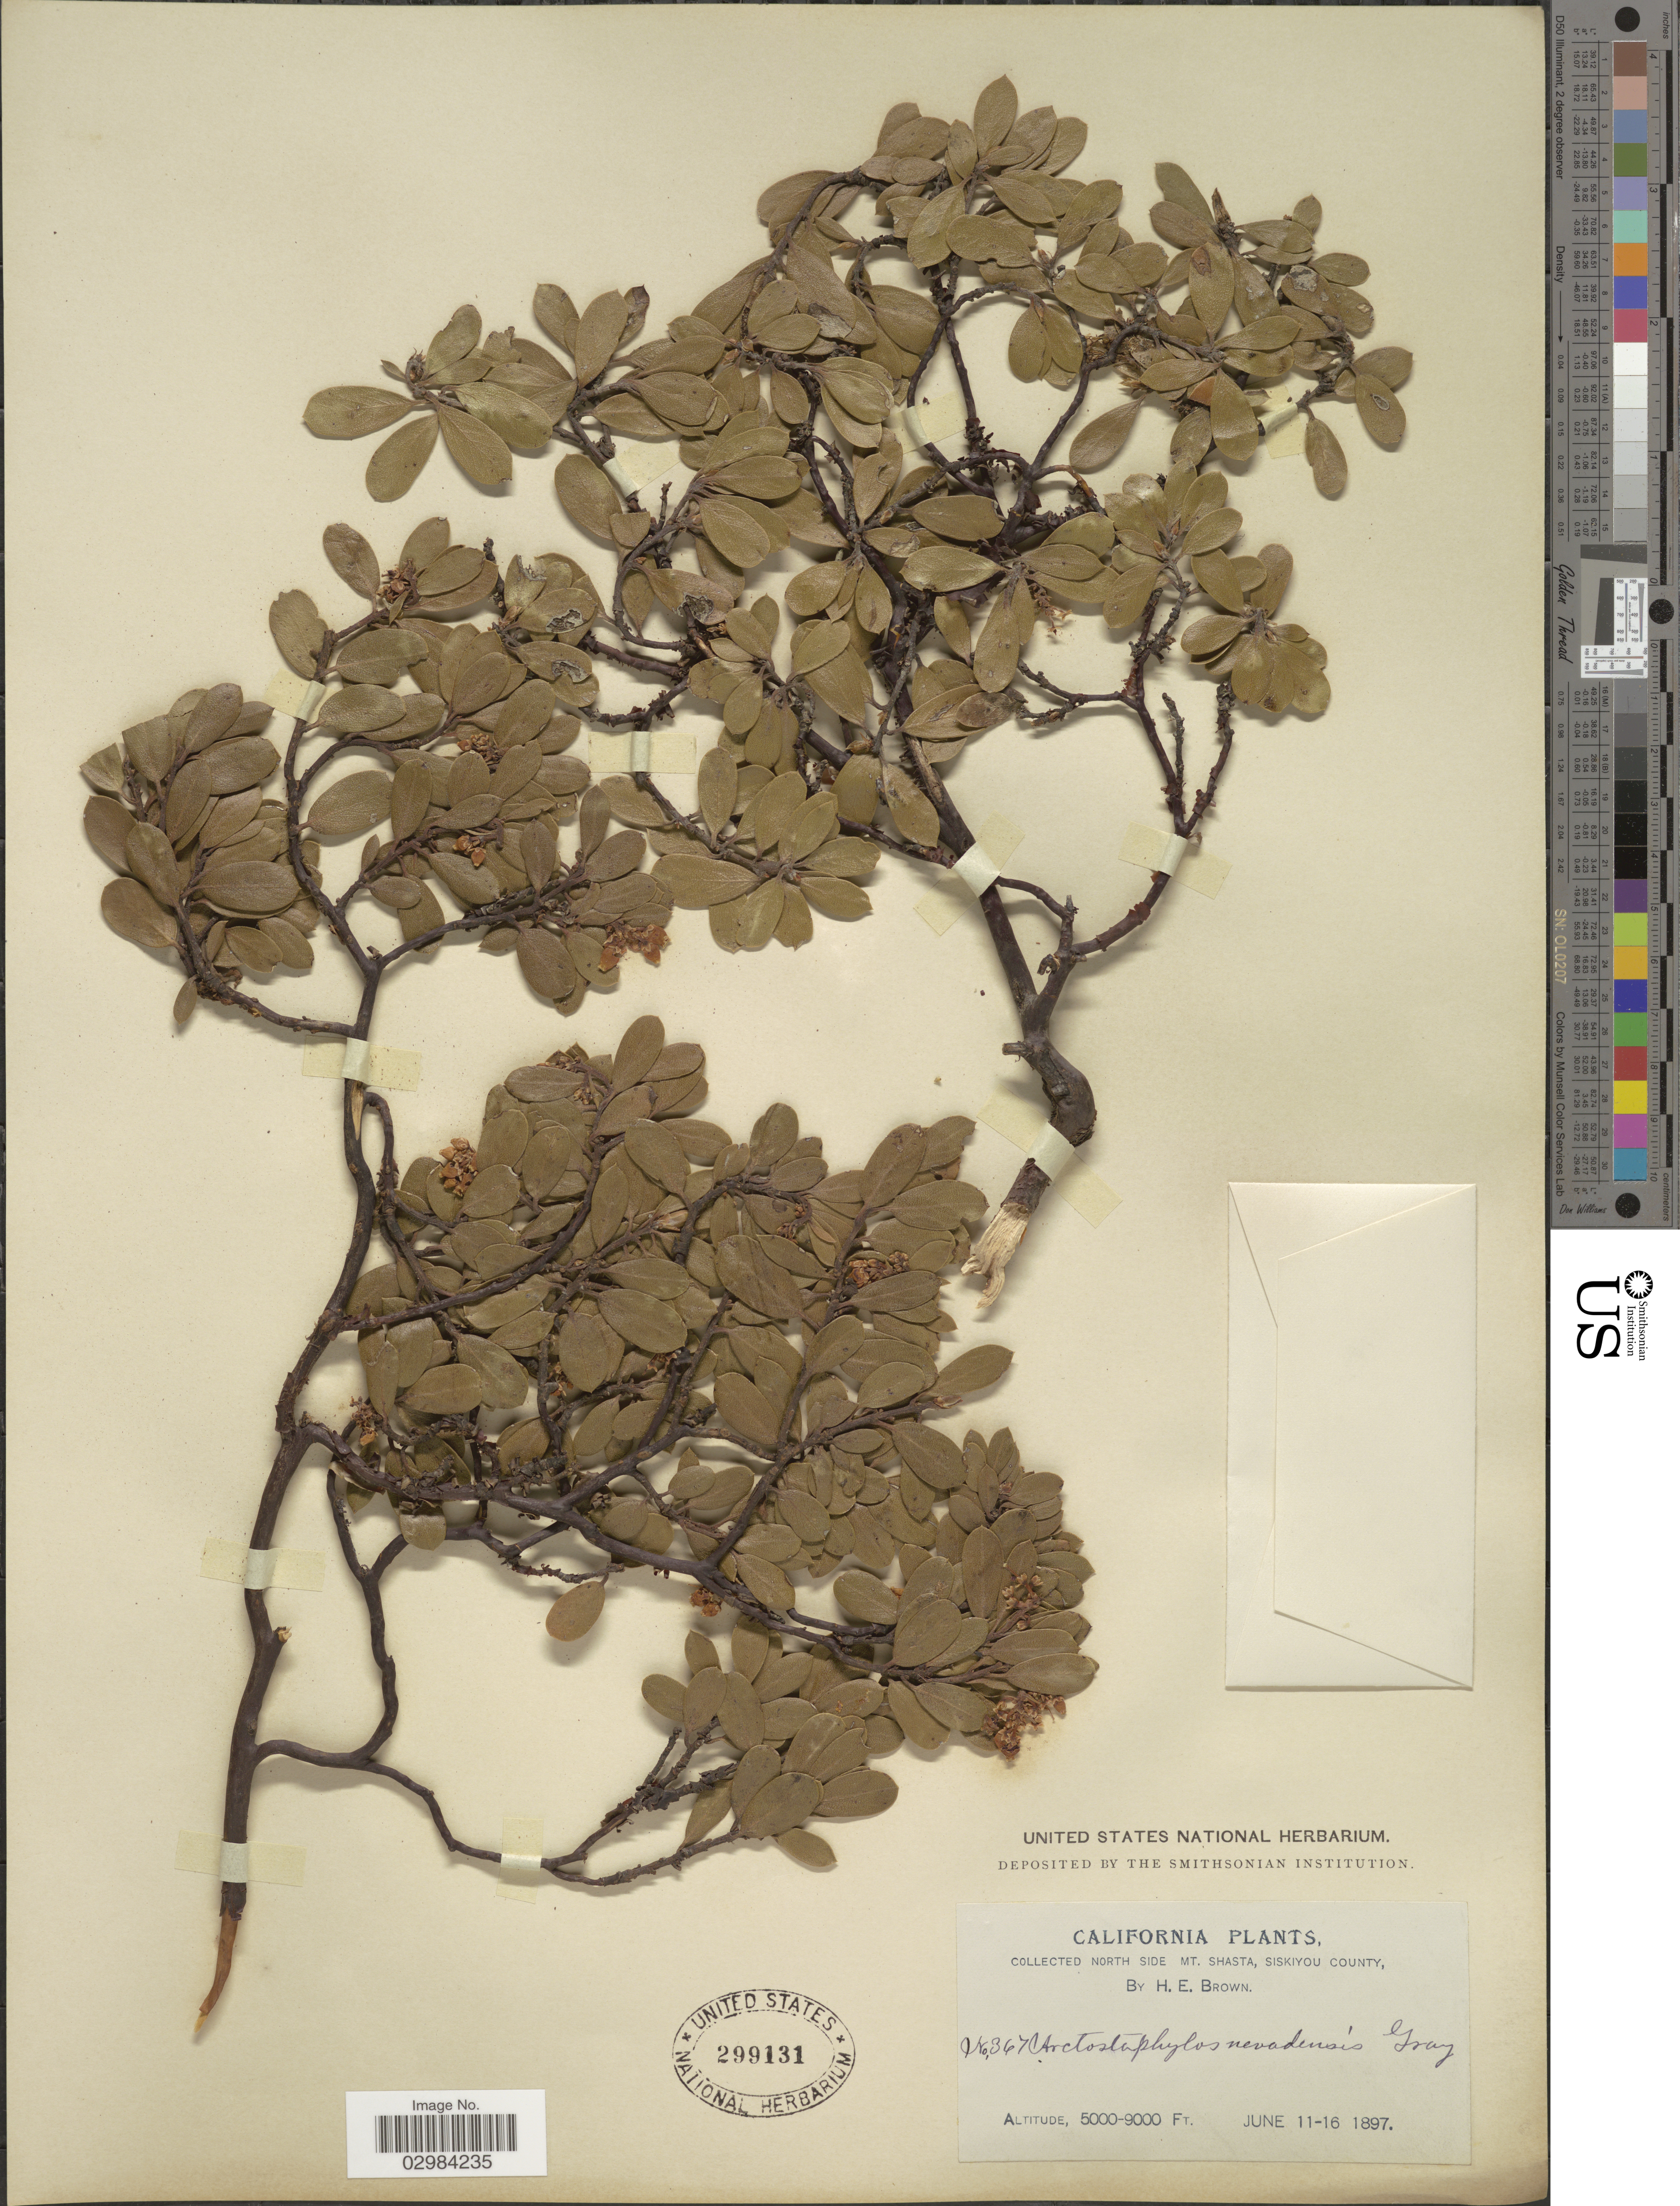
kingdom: Plantae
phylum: Tracheophyta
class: Magnoliopsida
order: Ericales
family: Ericaceae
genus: Arctostaphylos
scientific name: Arctostaphylos nevadensis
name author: A. Gray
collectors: H. E. Brown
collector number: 367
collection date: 1897-06-11/1897-06-16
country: United States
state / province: California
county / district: Siskiyou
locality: North side Mt. Shasta, Siskiyou County.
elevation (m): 1524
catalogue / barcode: US 299131